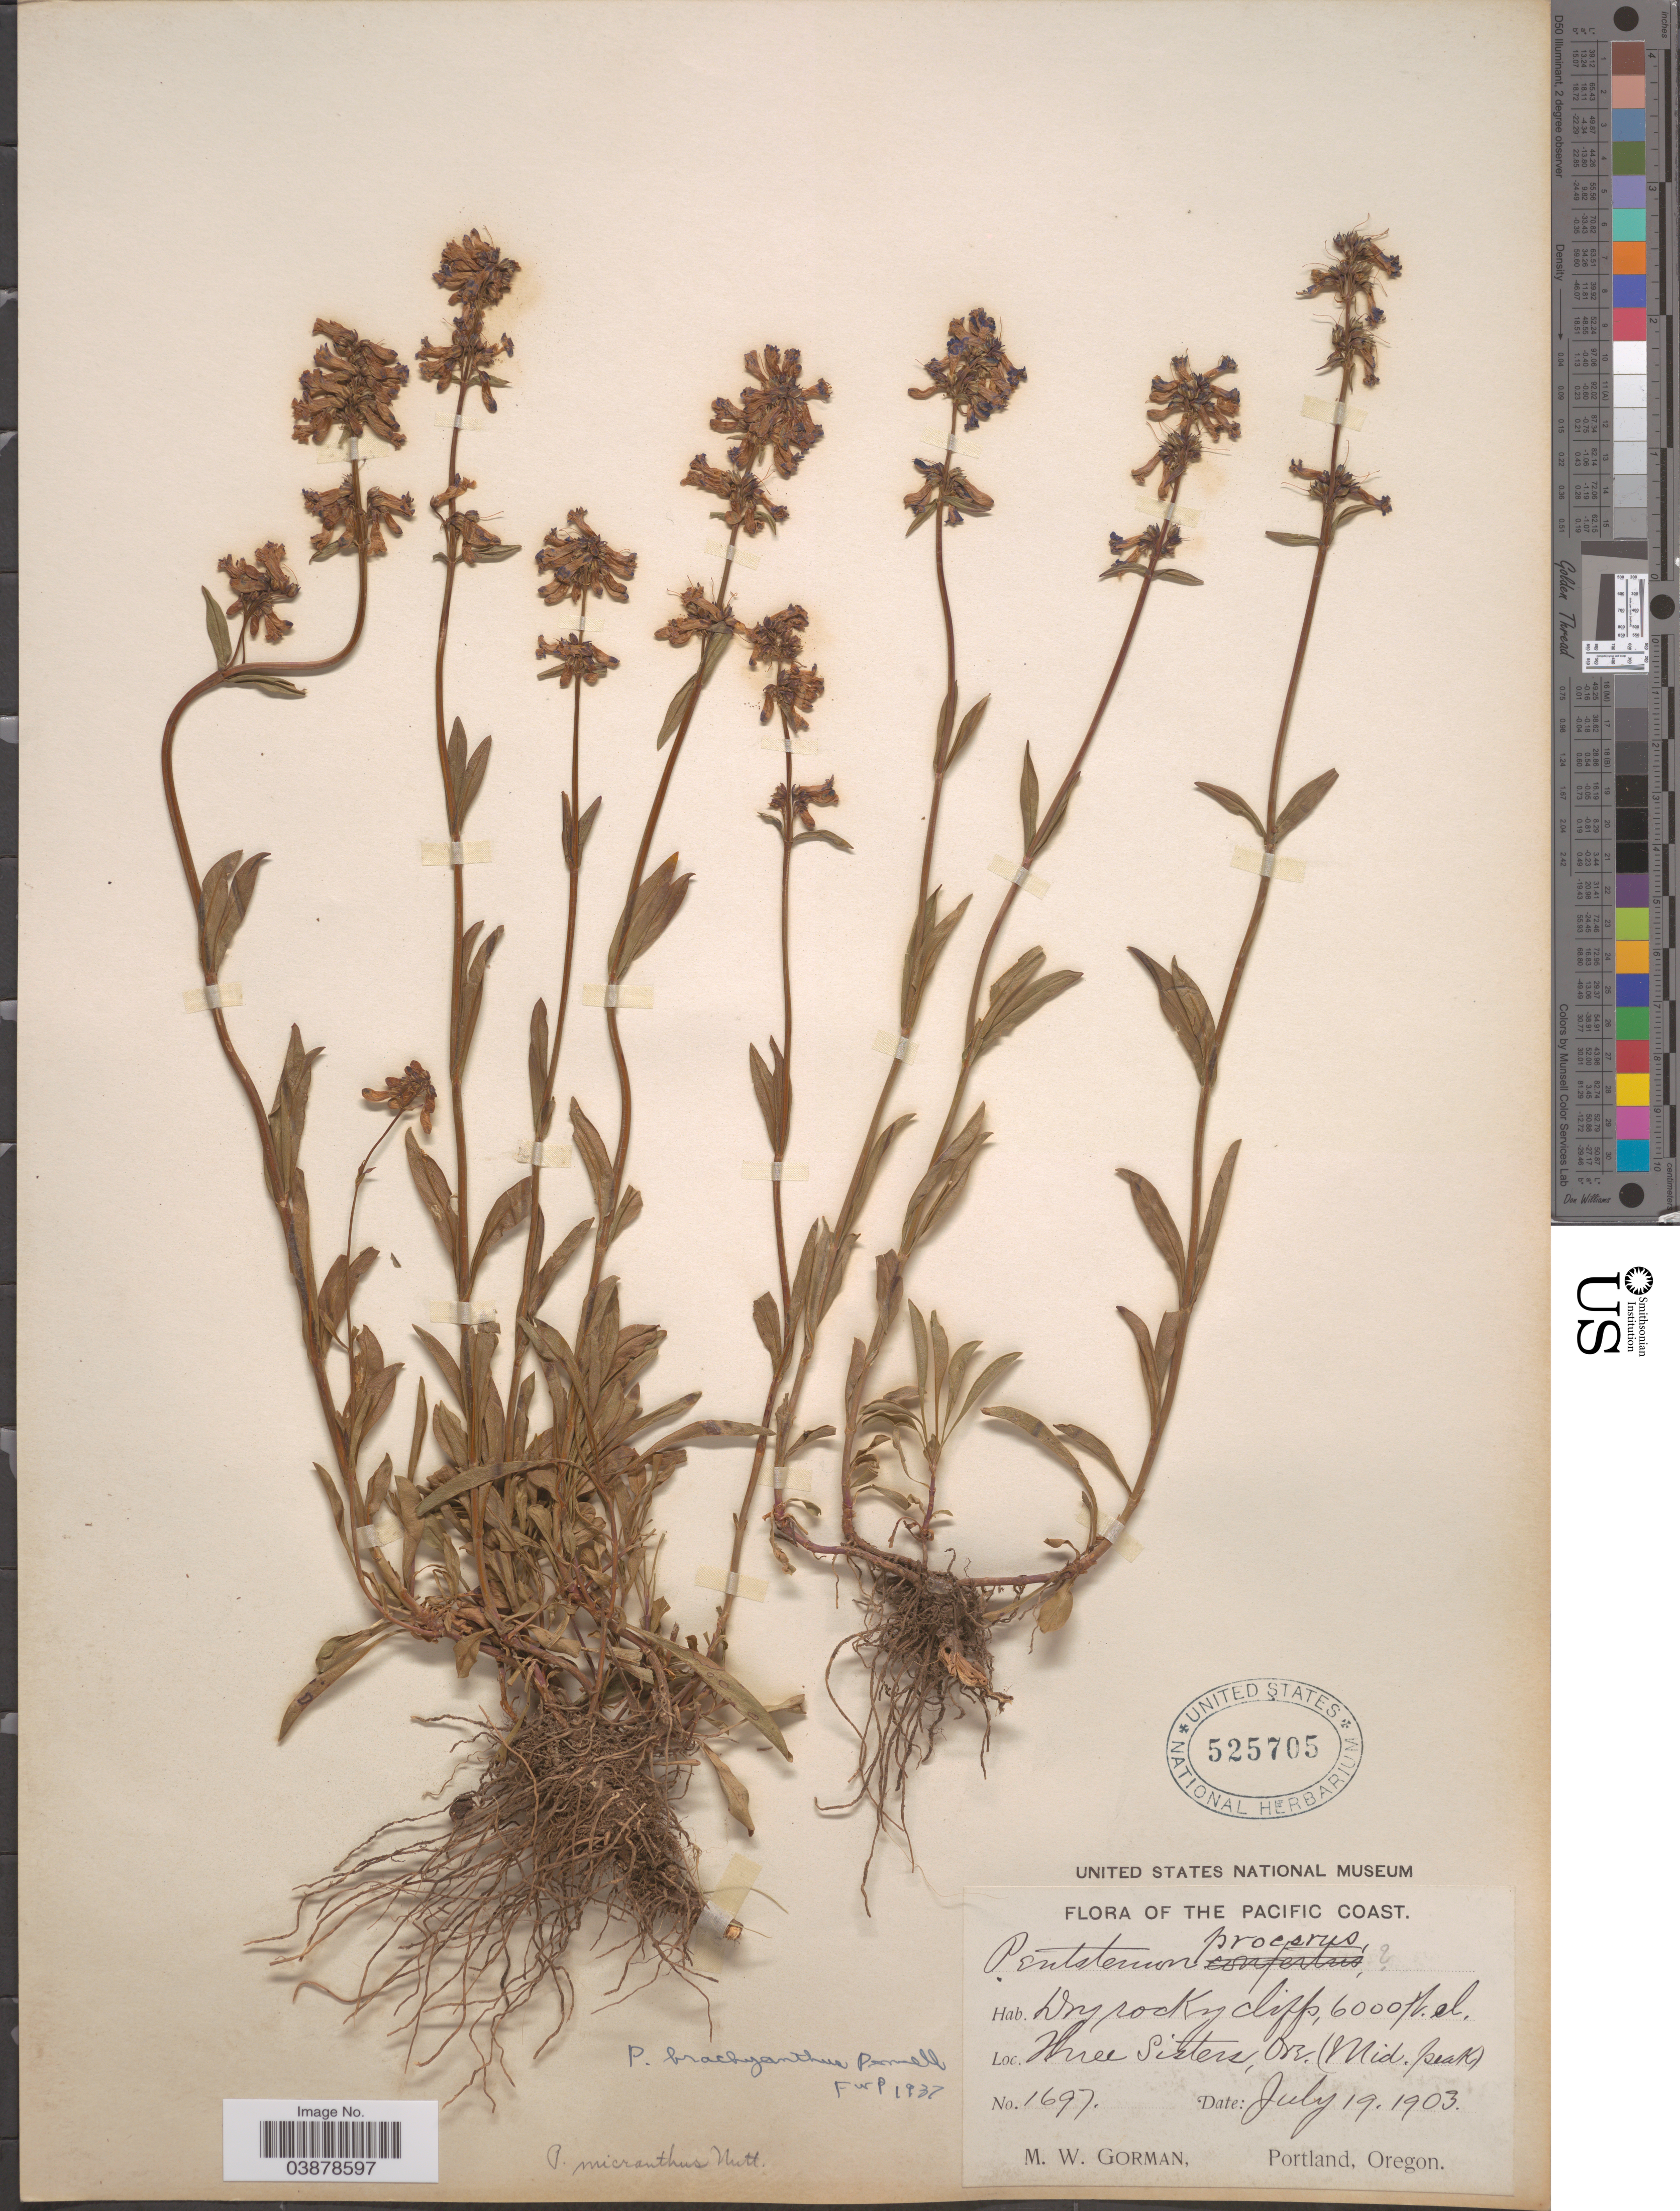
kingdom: Plantae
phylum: Tracheophyta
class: Magnoliopsida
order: Lamiales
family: Plantaginaceae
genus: Penstemon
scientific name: Penstemon tolmiei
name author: Hook.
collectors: M. W. Gorman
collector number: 1697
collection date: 1903-07-19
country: United States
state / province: Oregon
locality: The Pacific Coast. Three Sisters, (Mid. Peak).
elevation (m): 1829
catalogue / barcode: US 525705